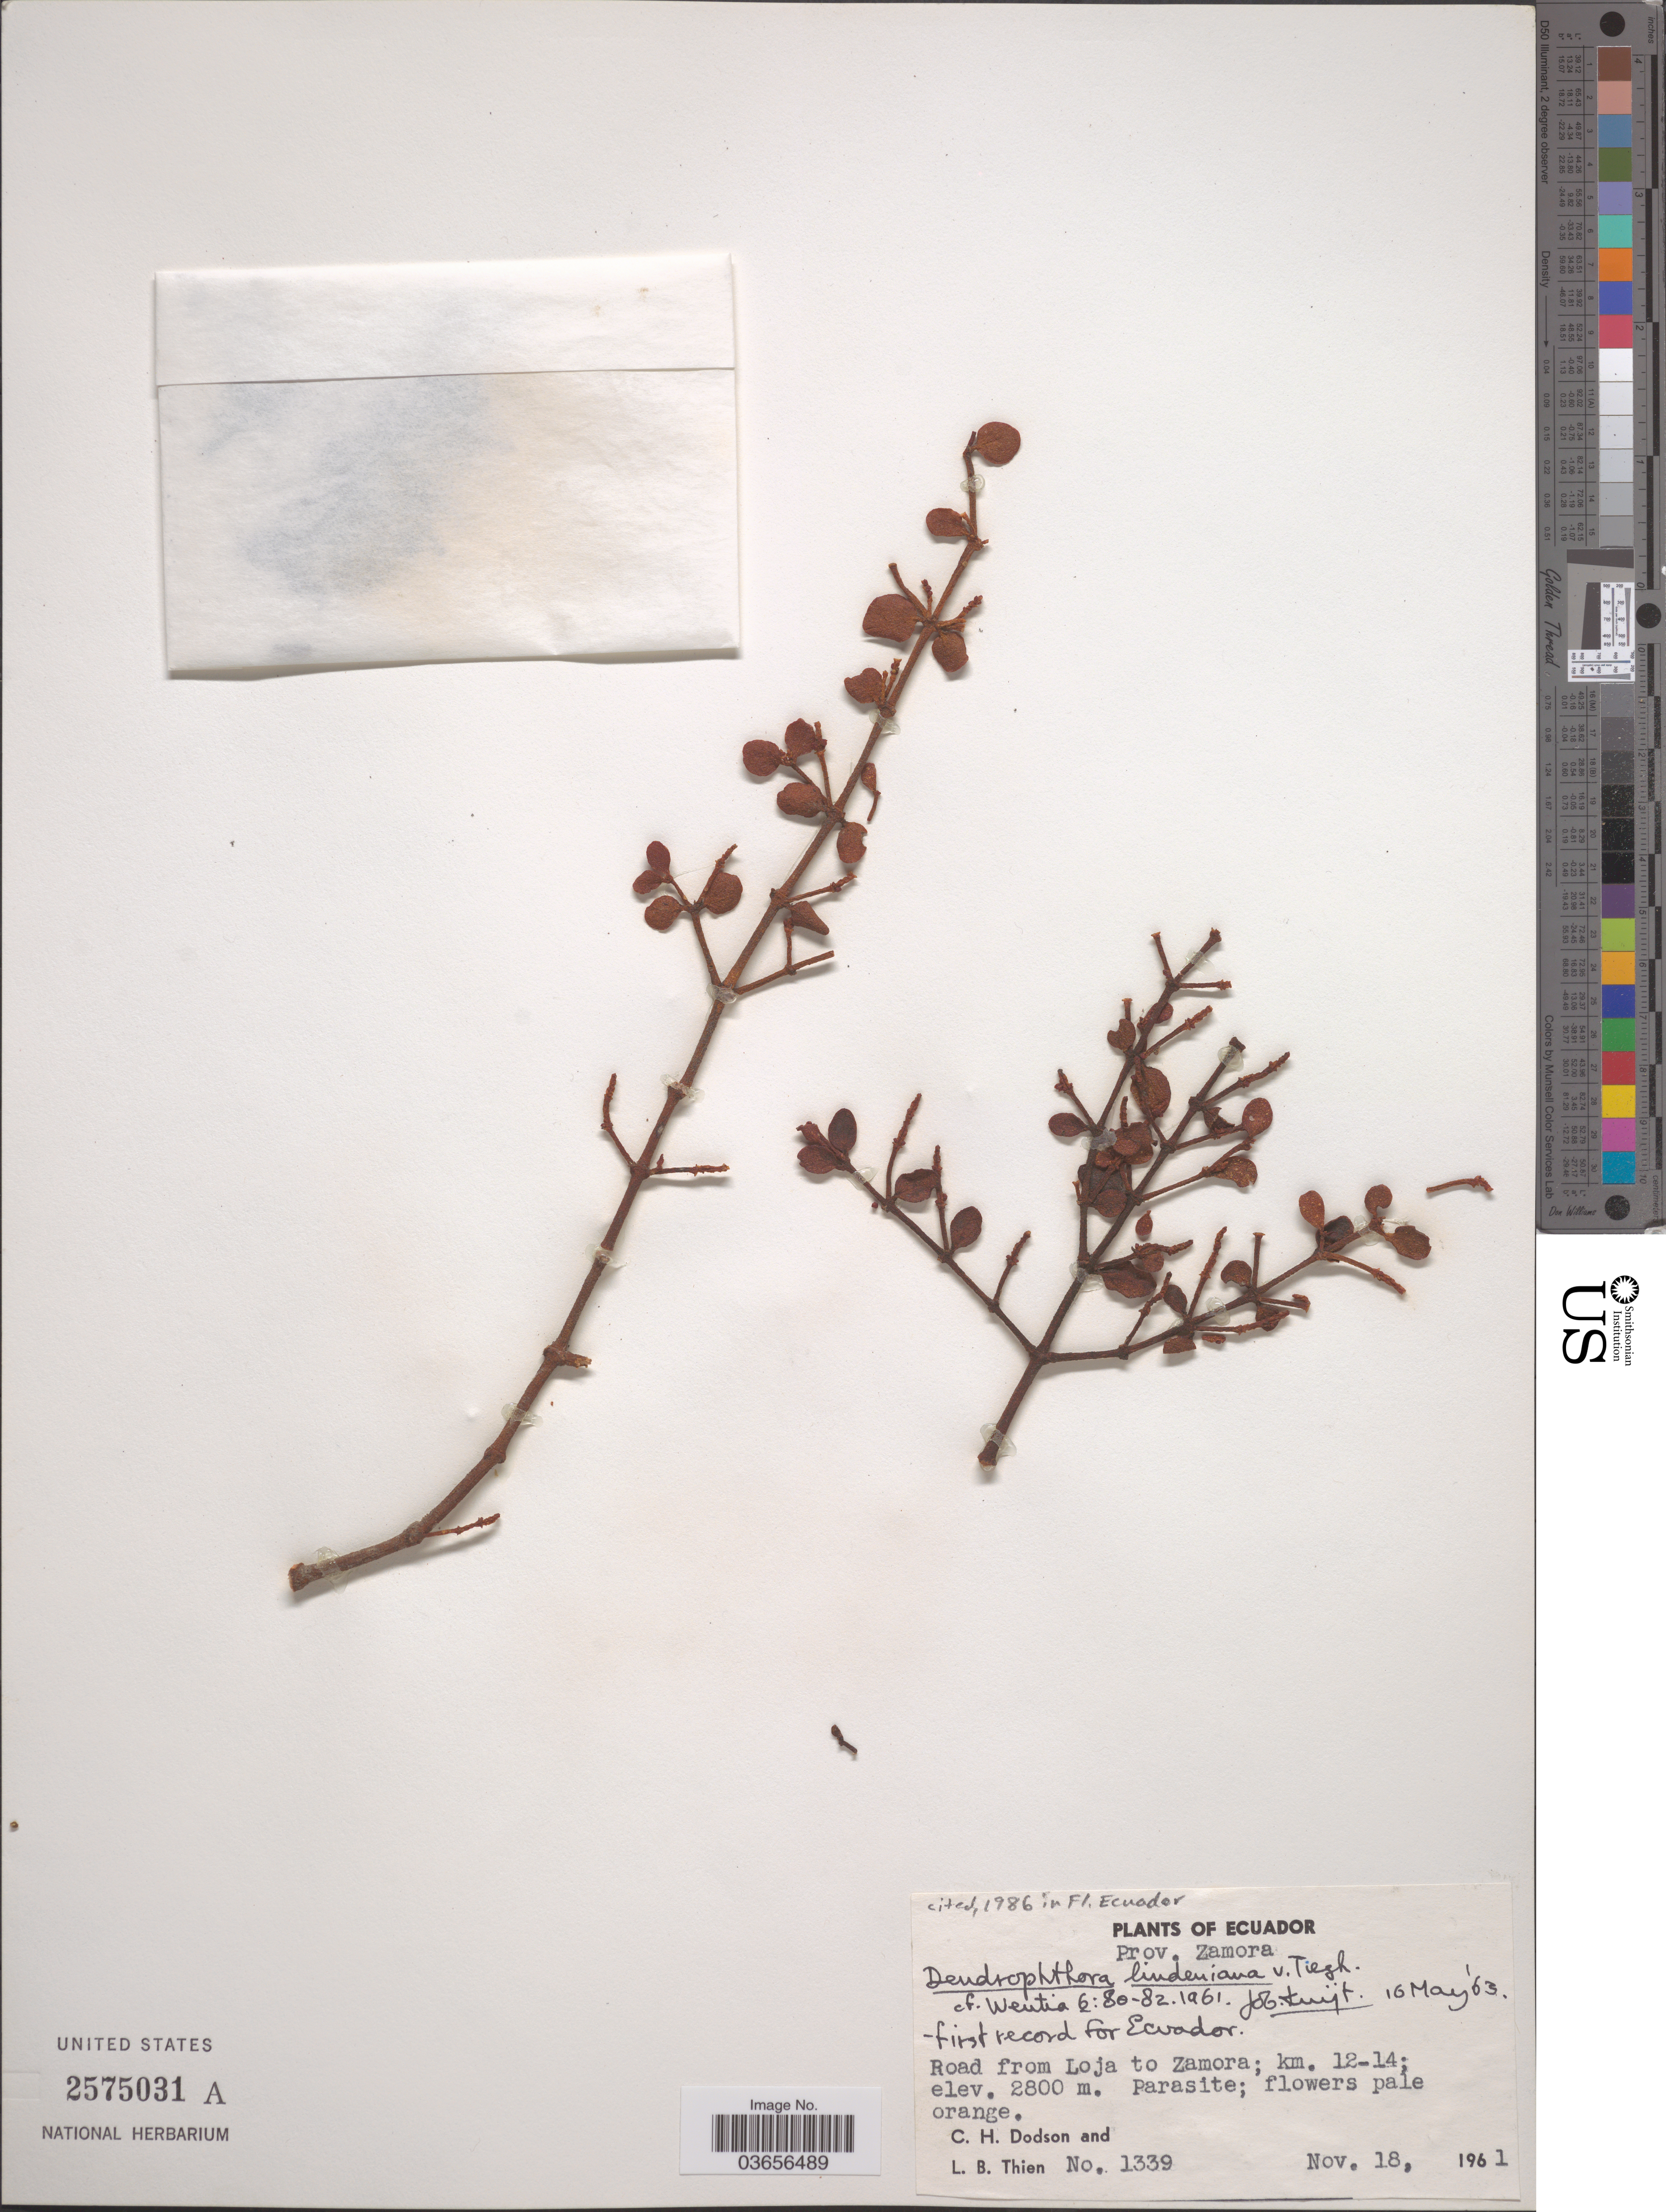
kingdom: Plantae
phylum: Tracheophyta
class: Magnoliopsida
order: Santalales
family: Viscaceae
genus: Dendrophthora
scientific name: Dendrophthora lindeniana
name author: Tiegh.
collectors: C. H. Dodson & L. Thien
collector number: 1339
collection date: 1961-11-18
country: Ecuador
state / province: Zamora-Chinchipe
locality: Prov. Zamora. Road from Loja to Zamora; km. 12-14.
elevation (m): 2800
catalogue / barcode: US 2575031A